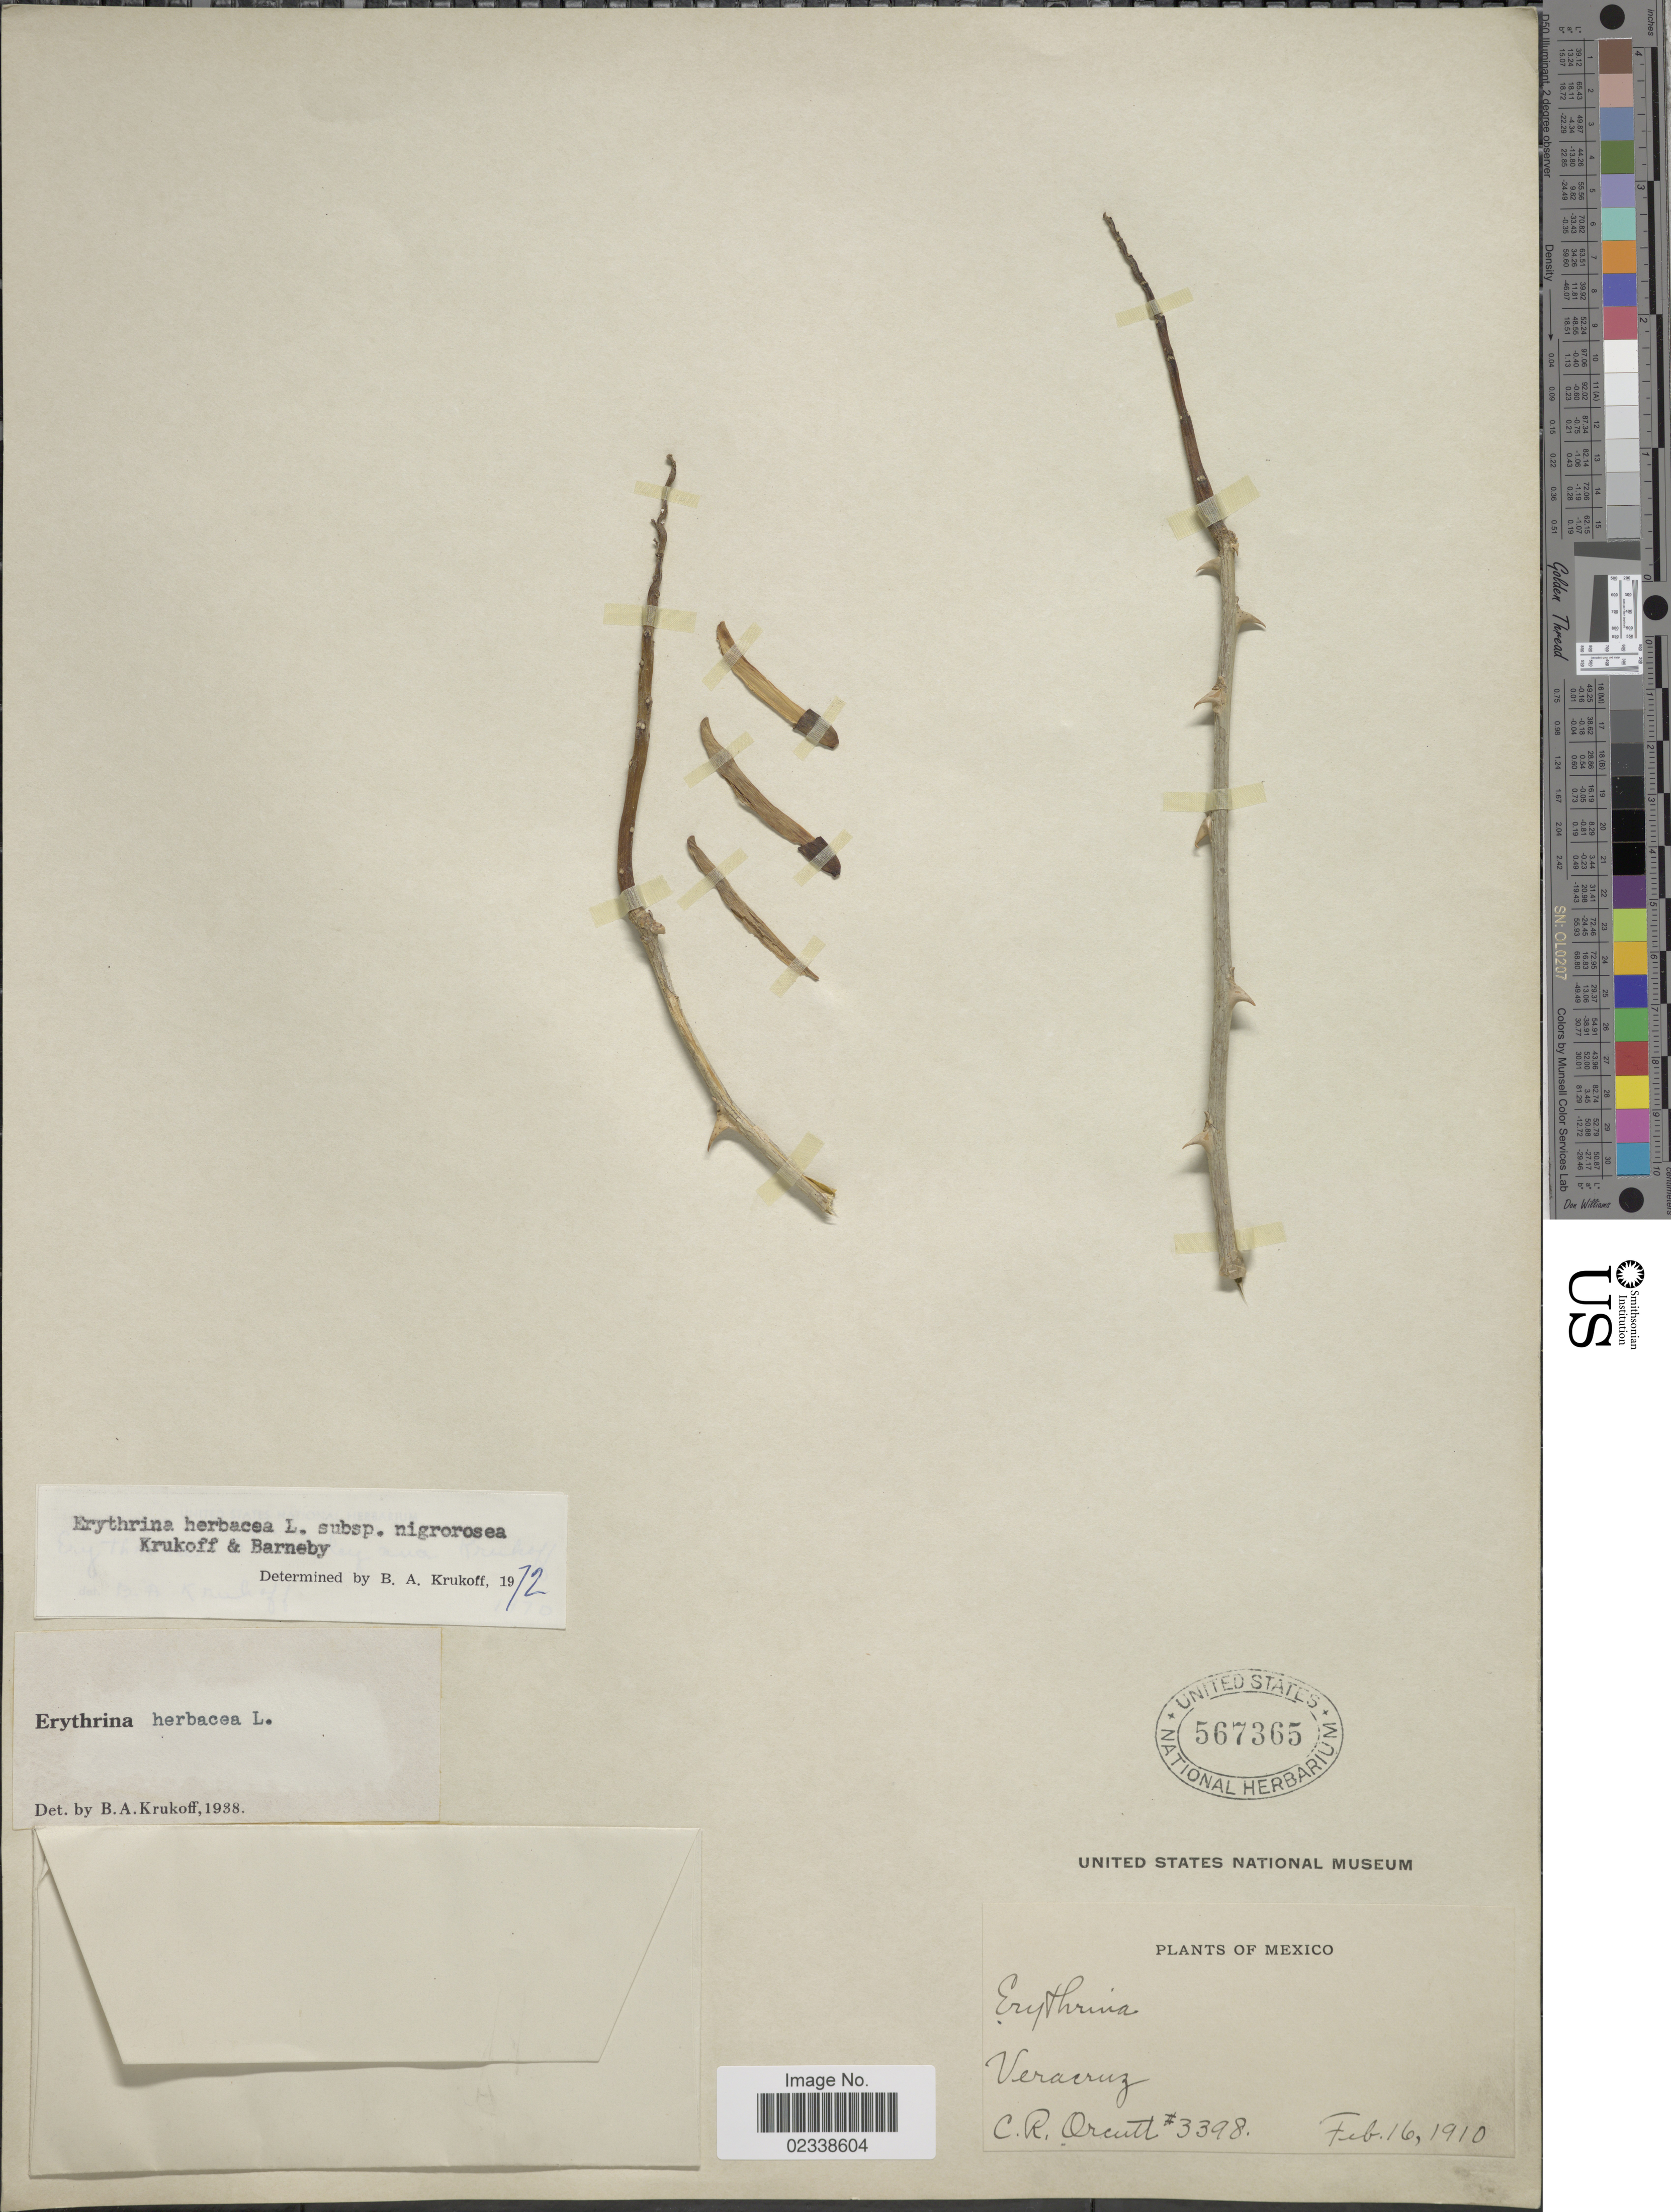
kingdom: Plantae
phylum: Tracheophyta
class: Magnoliopsida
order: Fabales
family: Fabaceae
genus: Erythrina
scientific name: Erythrina herbacea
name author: L.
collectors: C. R. Orcutt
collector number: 3398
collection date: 1910-02-16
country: Mexico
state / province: Veracruz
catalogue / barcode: US 567365